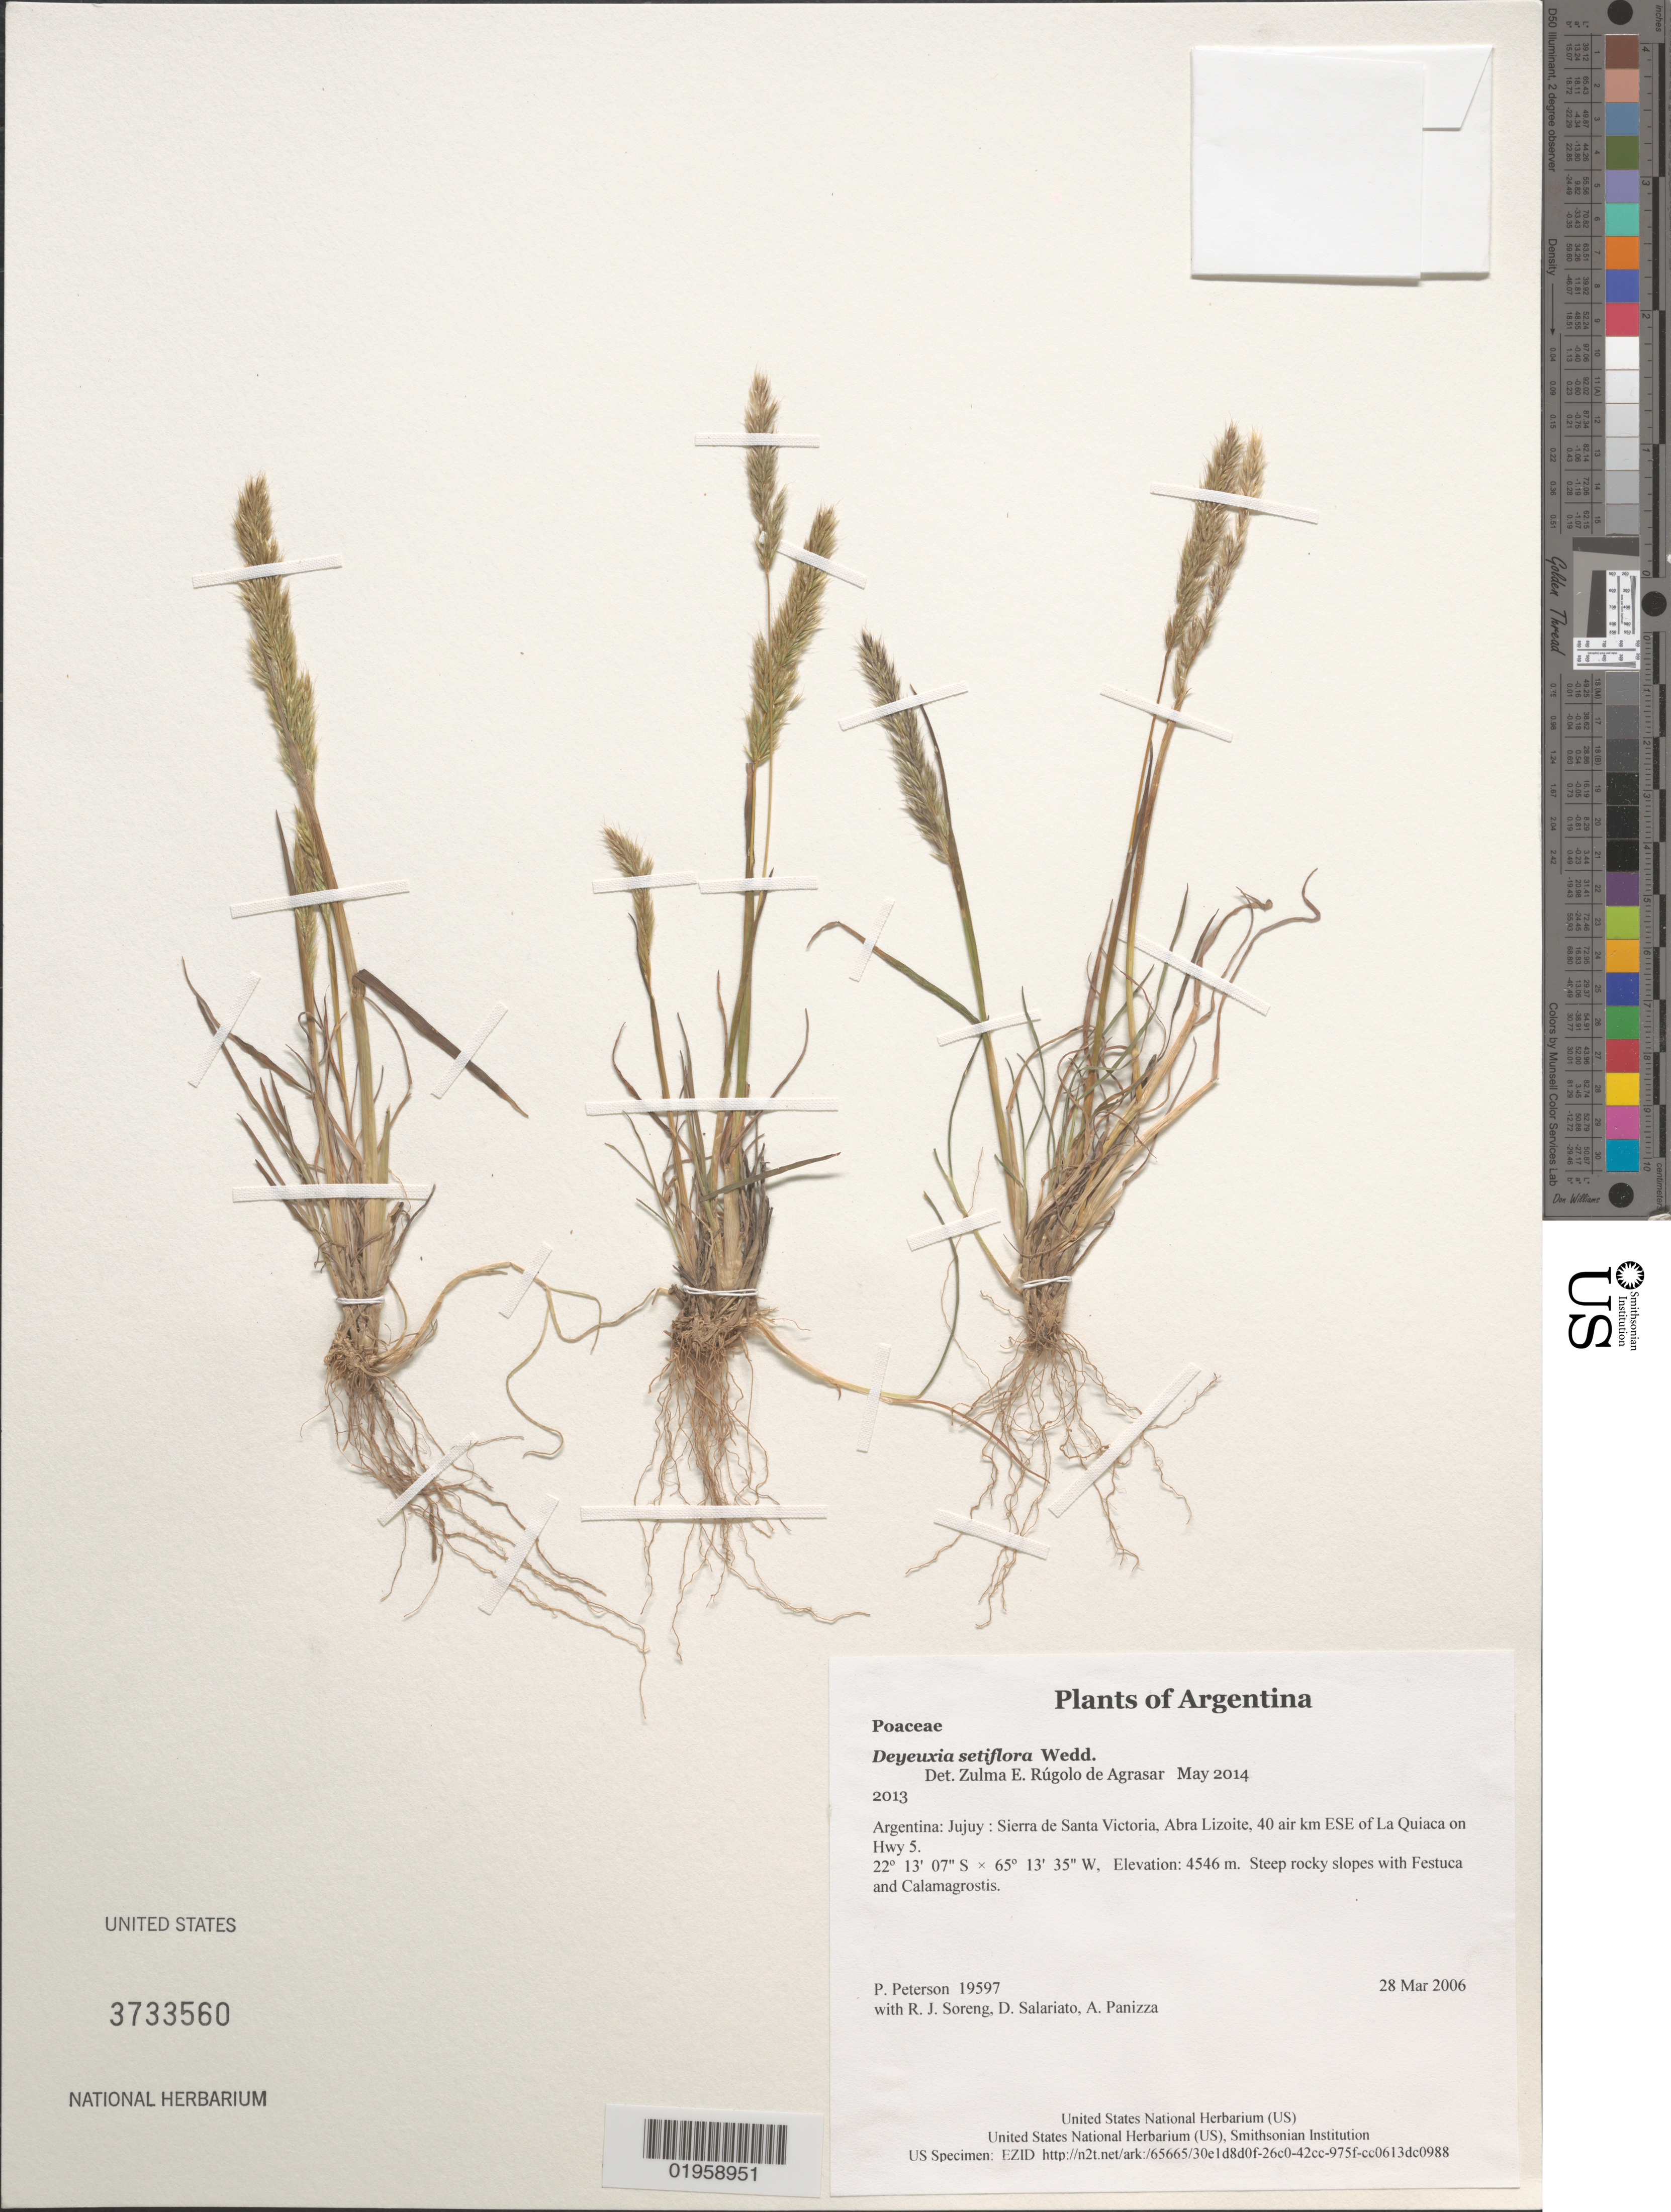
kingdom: Plantae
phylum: Tracheophyta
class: Liliopsida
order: Poales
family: Poaceae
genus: Deyeuxia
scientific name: Deyeuxia setiflora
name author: Wedd.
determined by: Rúgolo de Agrasar, Z. E.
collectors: P. M. Peterson, R. J. Soreng, D. Salariato & A. Panizza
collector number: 19597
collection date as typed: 28 Mar 2006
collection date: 2006-03-28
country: Argentina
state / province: Jujuy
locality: Sierra de Santa Victoria, Abra Lizoite, 40 air km ESE of La Quiaca on Hwy 5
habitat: Steep rocky slopes with Festuca and Calamagrostis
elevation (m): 4546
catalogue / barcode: US 3733560